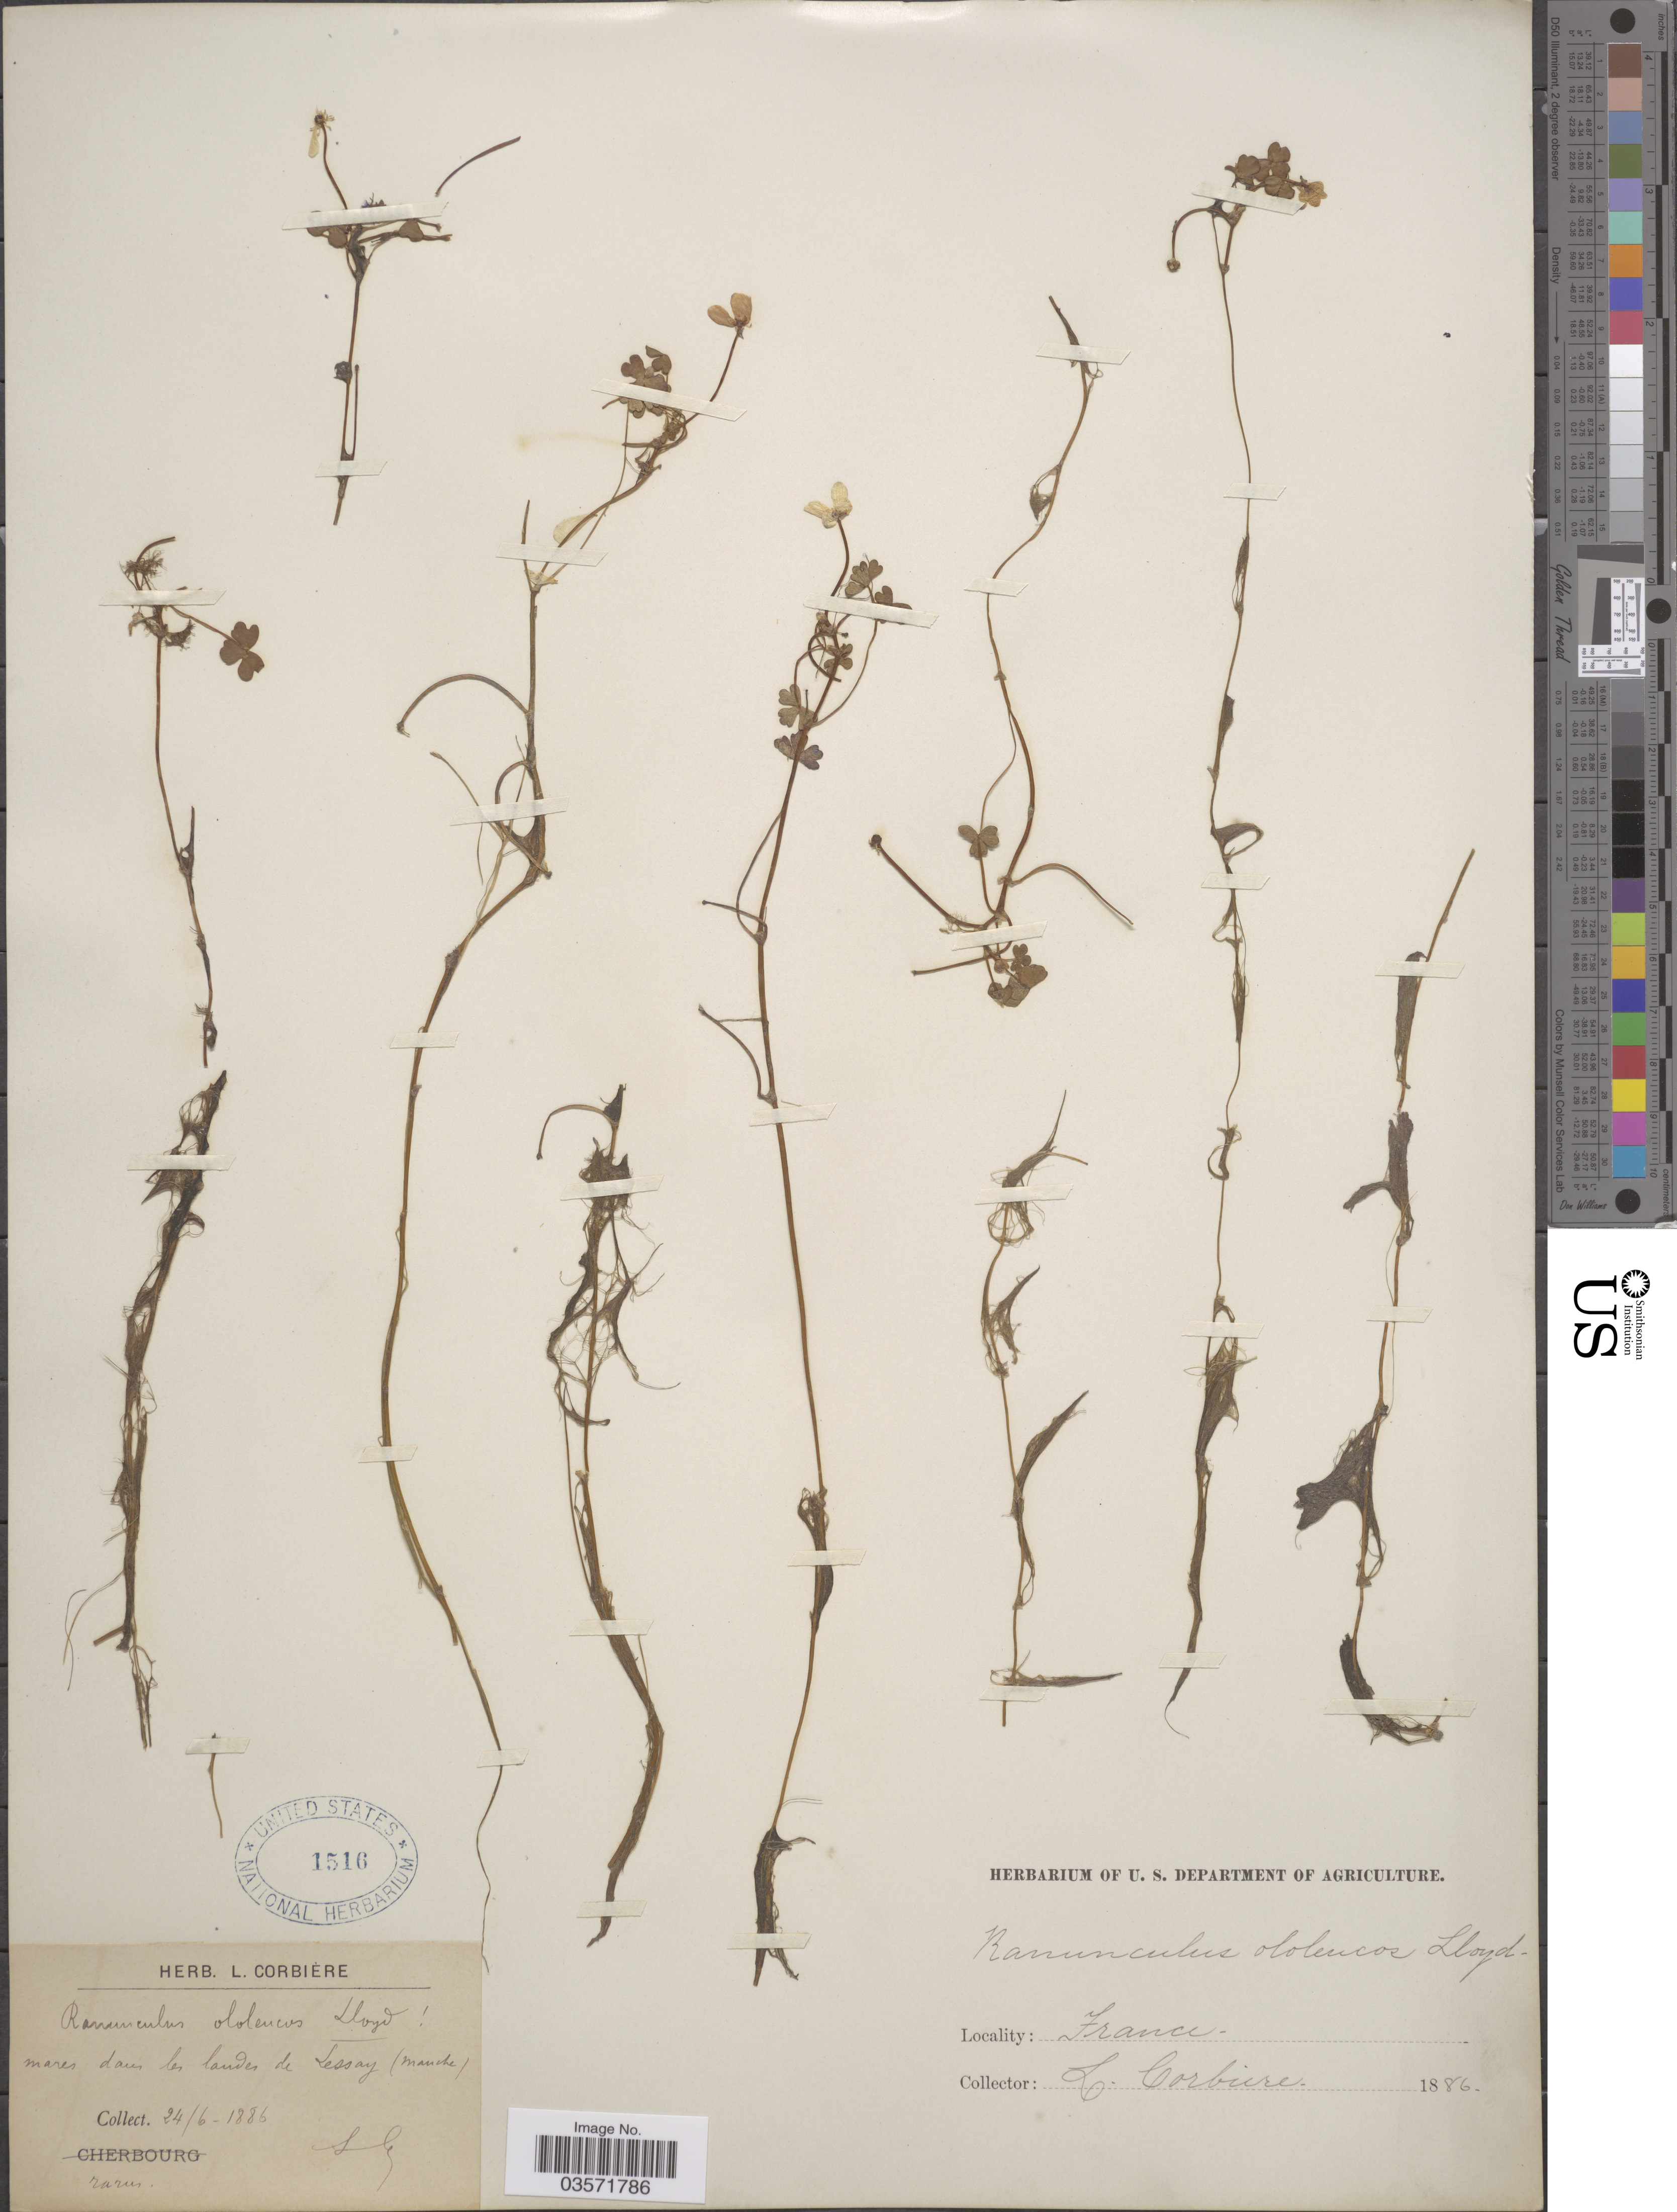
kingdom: Plantae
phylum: Tracheophyta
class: Magnoliopsida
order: Ranunculales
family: Ranunculaceae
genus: Ranunculus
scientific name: Ranunculus ololeucos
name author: J. Lloyd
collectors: L. Corbière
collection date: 1886-06-24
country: France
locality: Mares dans les landes de Lessay (Manche).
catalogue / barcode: US 1516